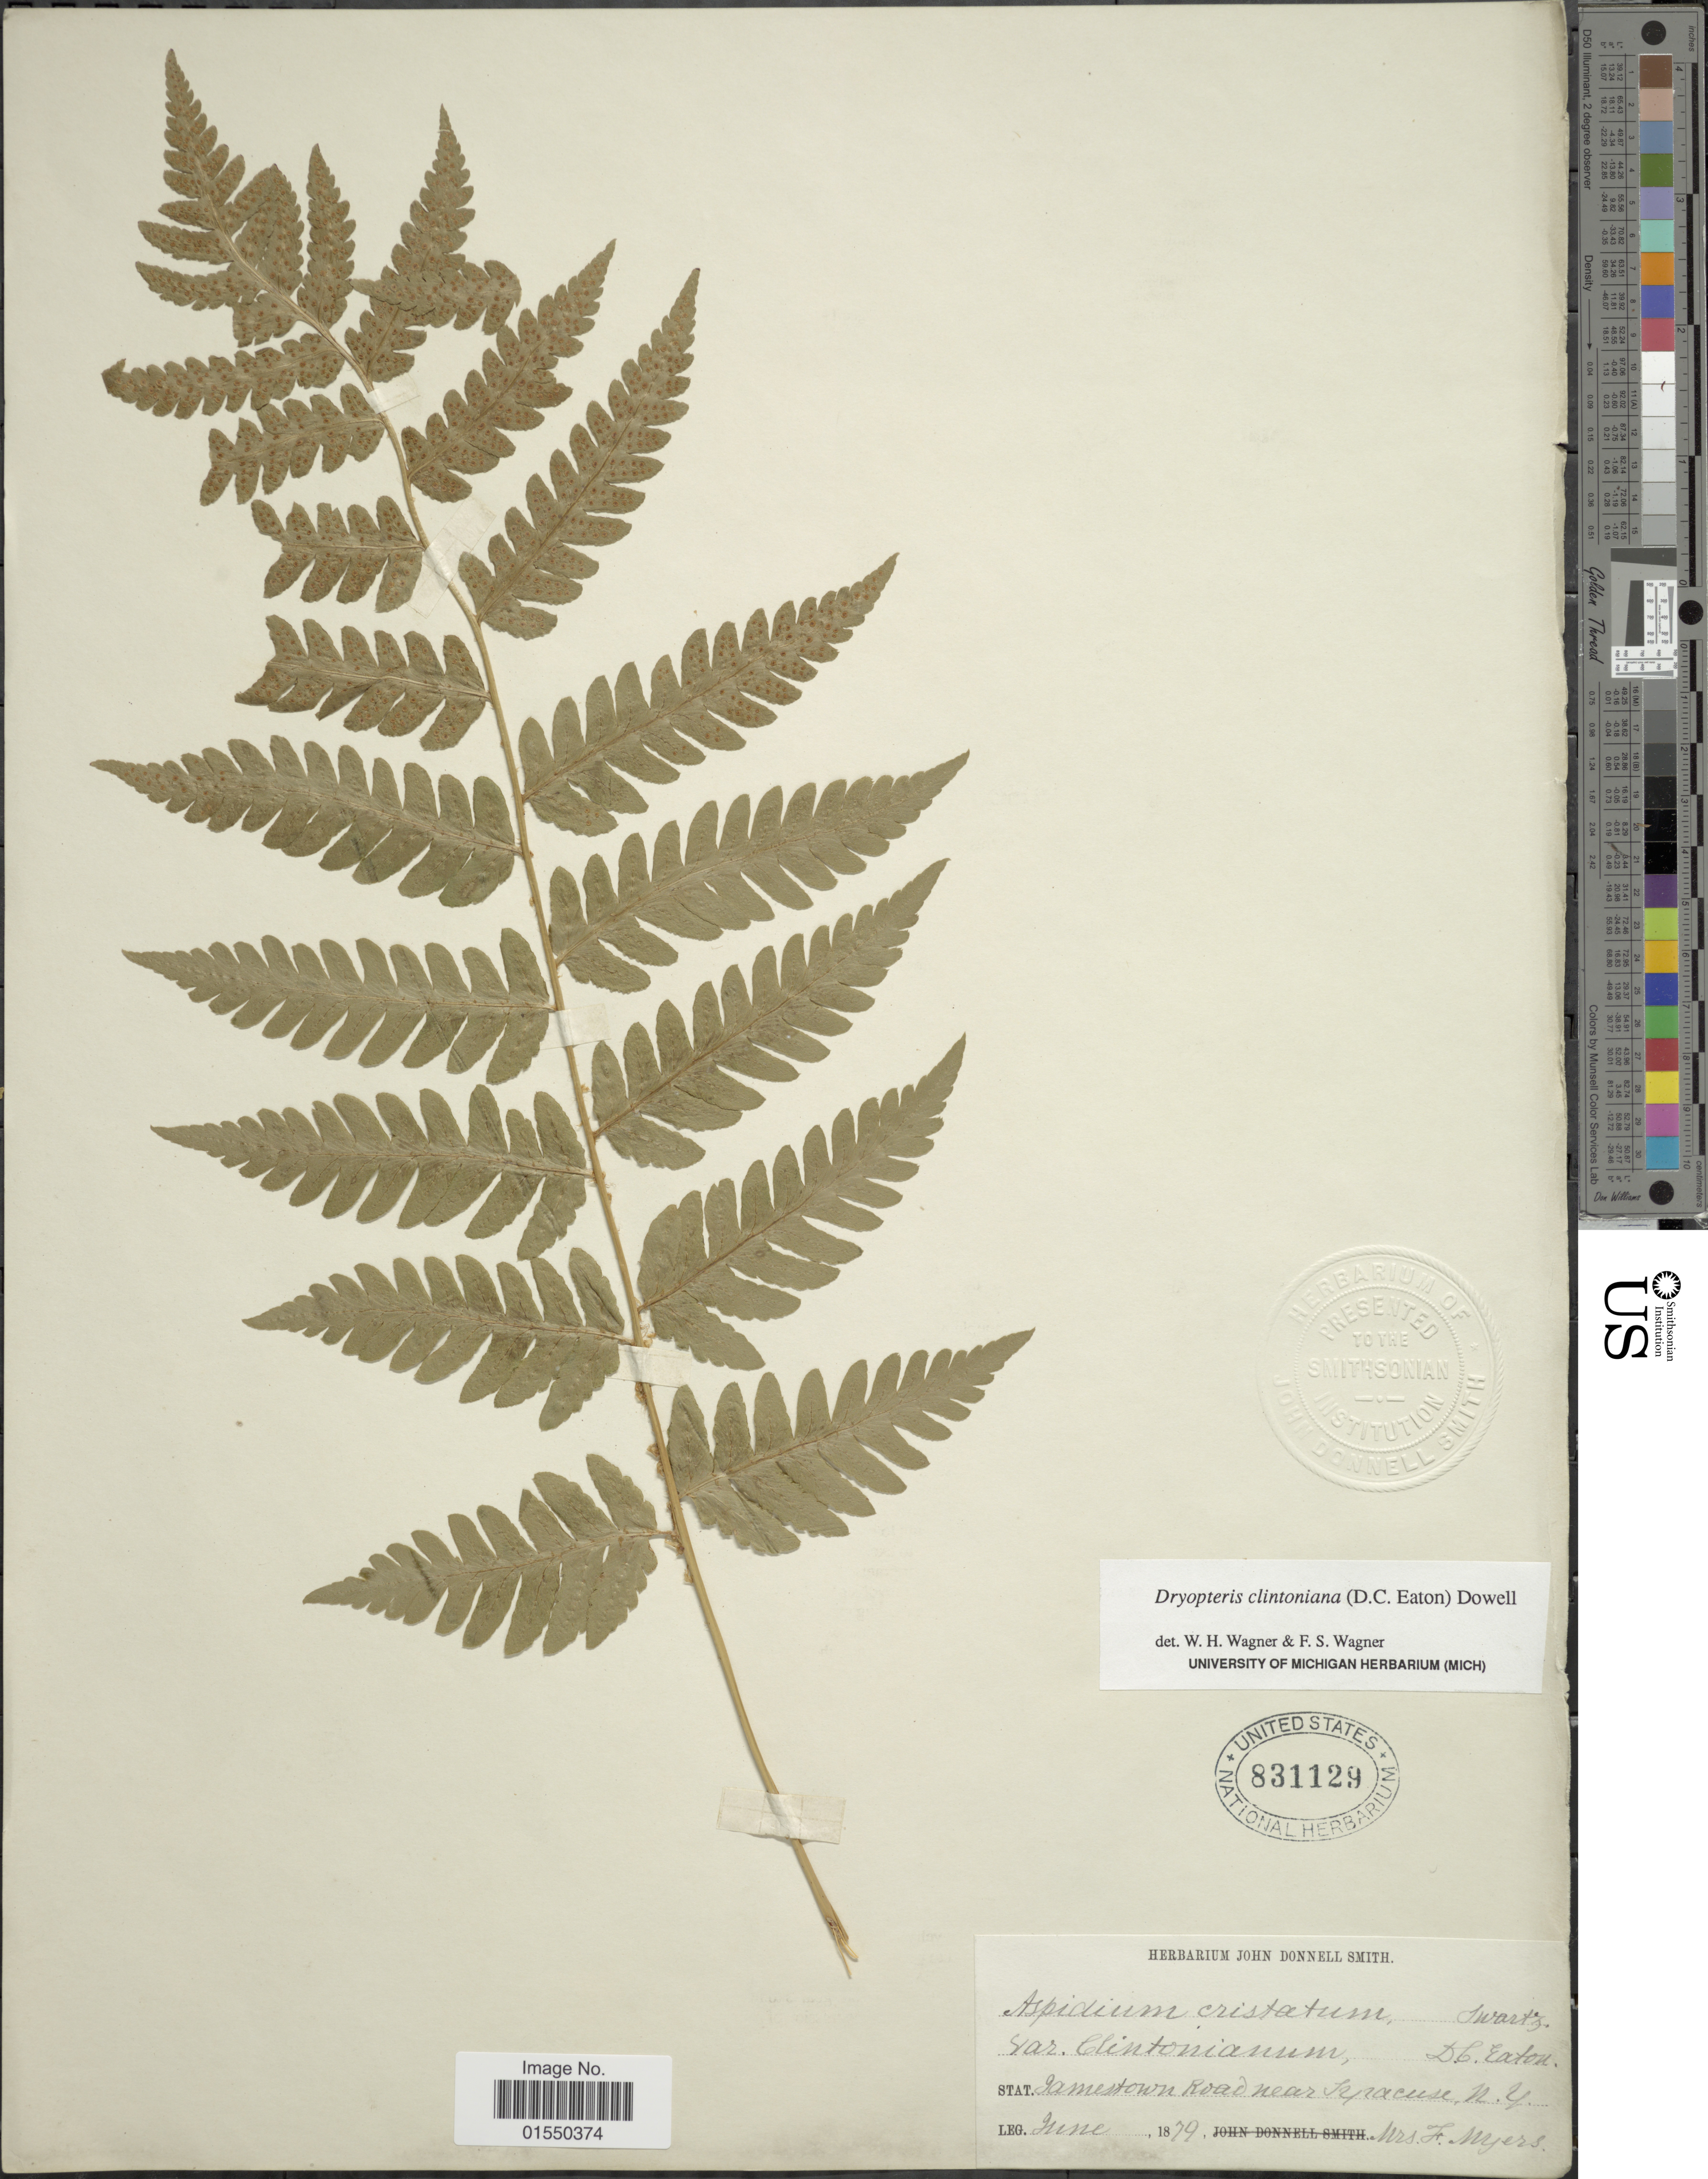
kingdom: Plantae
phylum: Tracheophyta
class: Polypodiopsida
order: Polypodiales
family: Dryopteridaceae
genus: Dryopteris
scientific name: Dryopteris clintoniana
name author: (D.C. Eaton) Dowell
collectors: F. Myers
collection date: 1879-06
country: United States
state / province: New York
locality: Jamestown Road near Syracuse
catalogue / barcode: US 831129